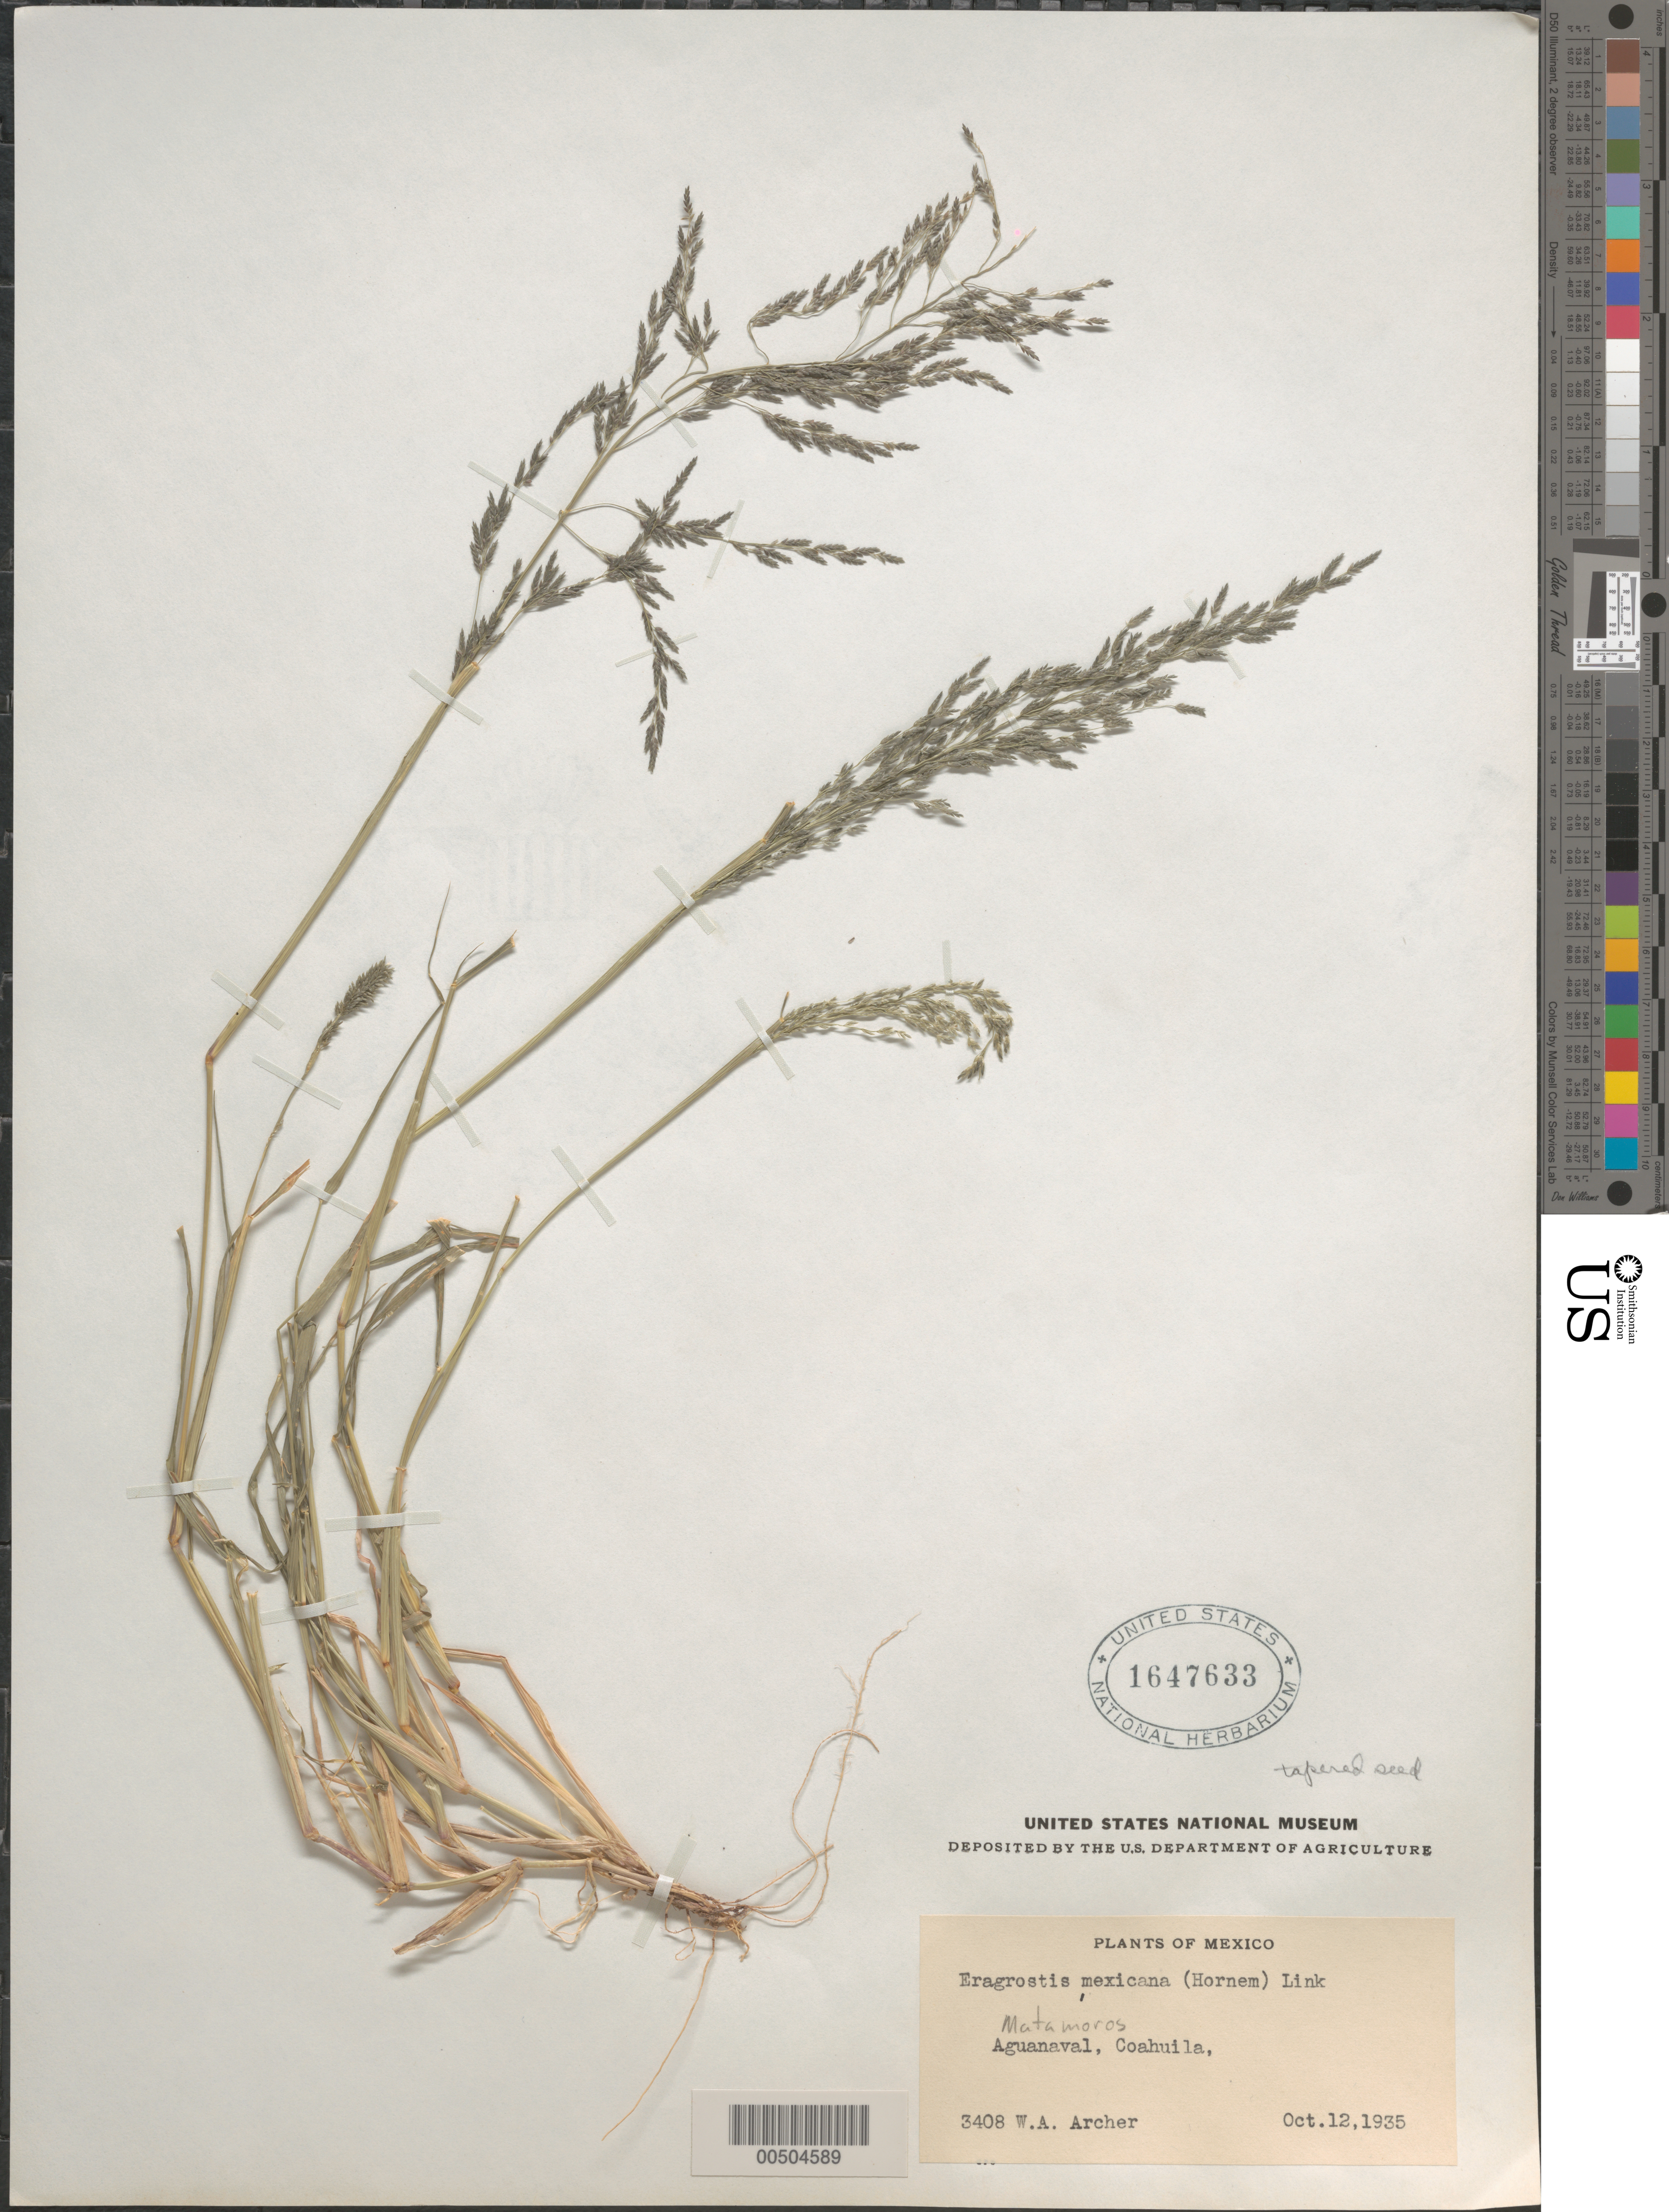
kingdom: Plantae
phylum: Tracheophyta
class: Liliopsida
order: Poales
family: Poaceae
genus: Eragrostis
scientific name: Eragrostis pectinacea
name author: (Michx.) Nees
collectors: W. A. Archer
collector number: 3408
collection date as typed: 12 Oct 1935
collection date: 1935-10-12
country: Mexico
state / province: Coahuila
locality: Aguanaval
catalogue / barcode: US 1647633